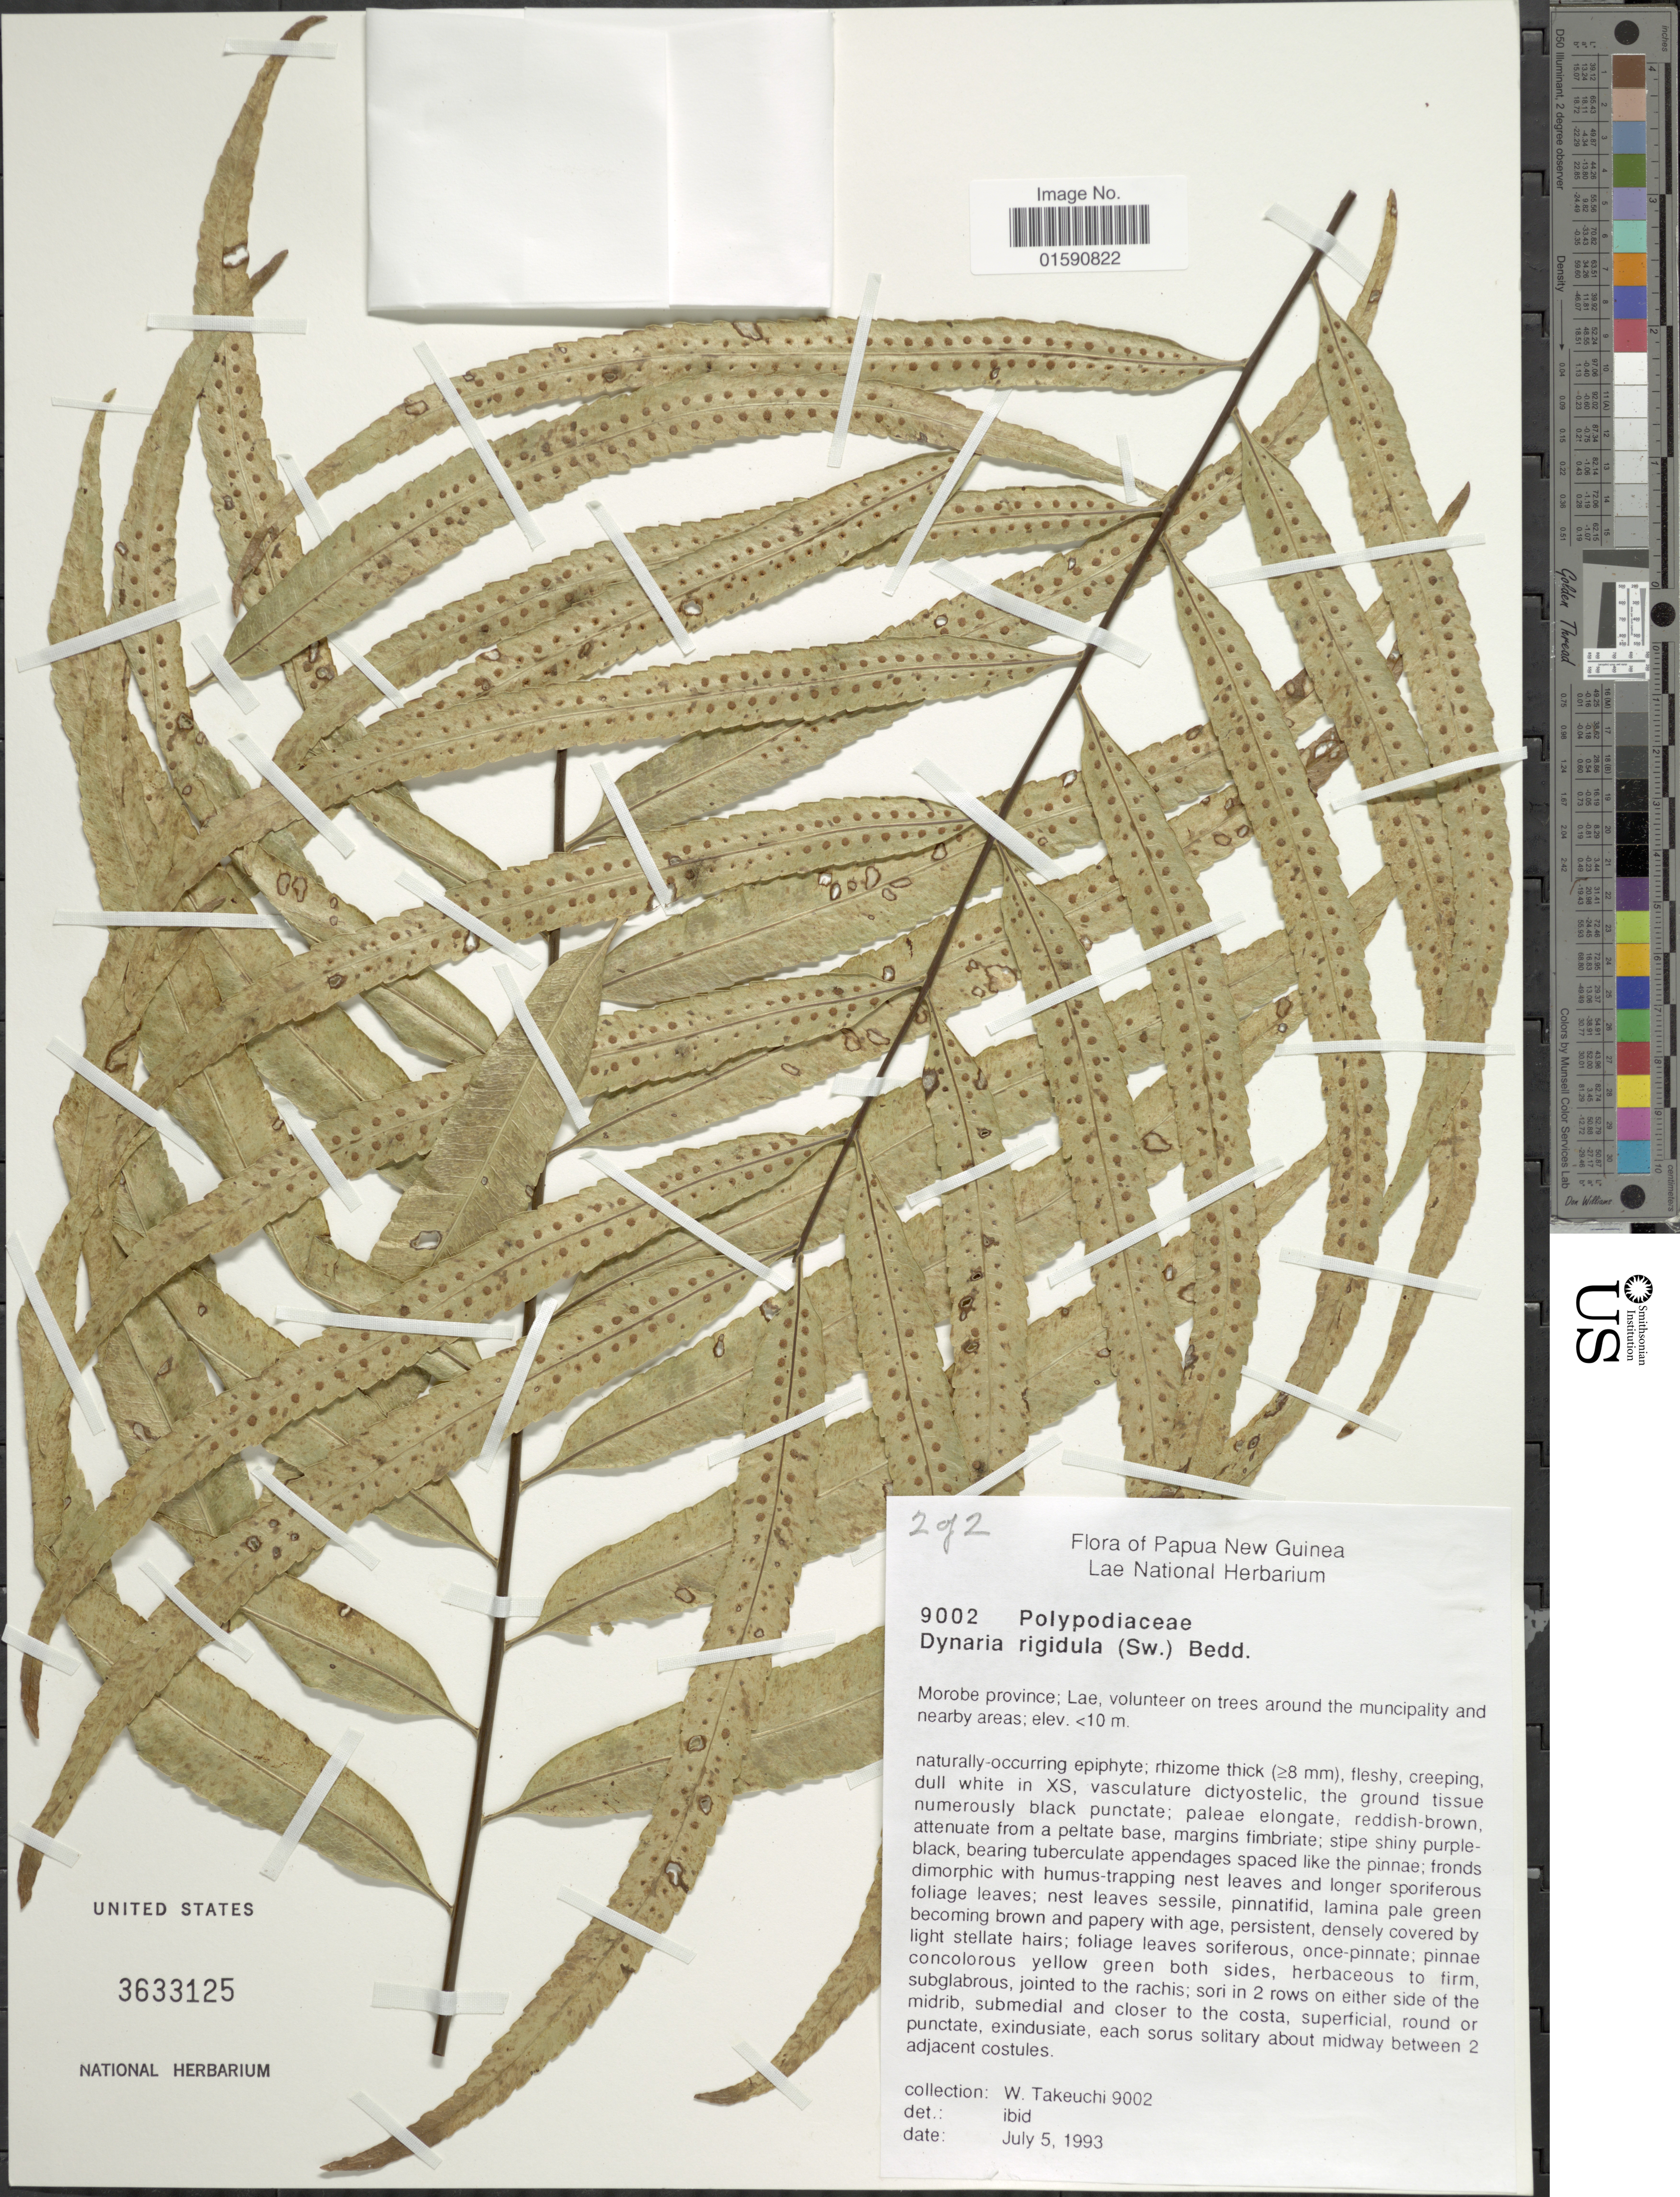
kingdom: Plantae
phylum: Tracheophyta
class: Polypodiopsida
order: Polypodiales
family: Polypodiaceae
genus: Drynaria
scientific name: Drynaria rigidula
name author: (Sw.) Bedd.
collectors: W. Takeuchi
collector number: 9002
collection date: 1993-07-05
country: Papua New Guinea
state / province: Morobe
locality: Morobe Province: Lae, volunteer on trees around the muncipality and nearby areas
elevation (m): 10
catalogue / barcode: US 3633125